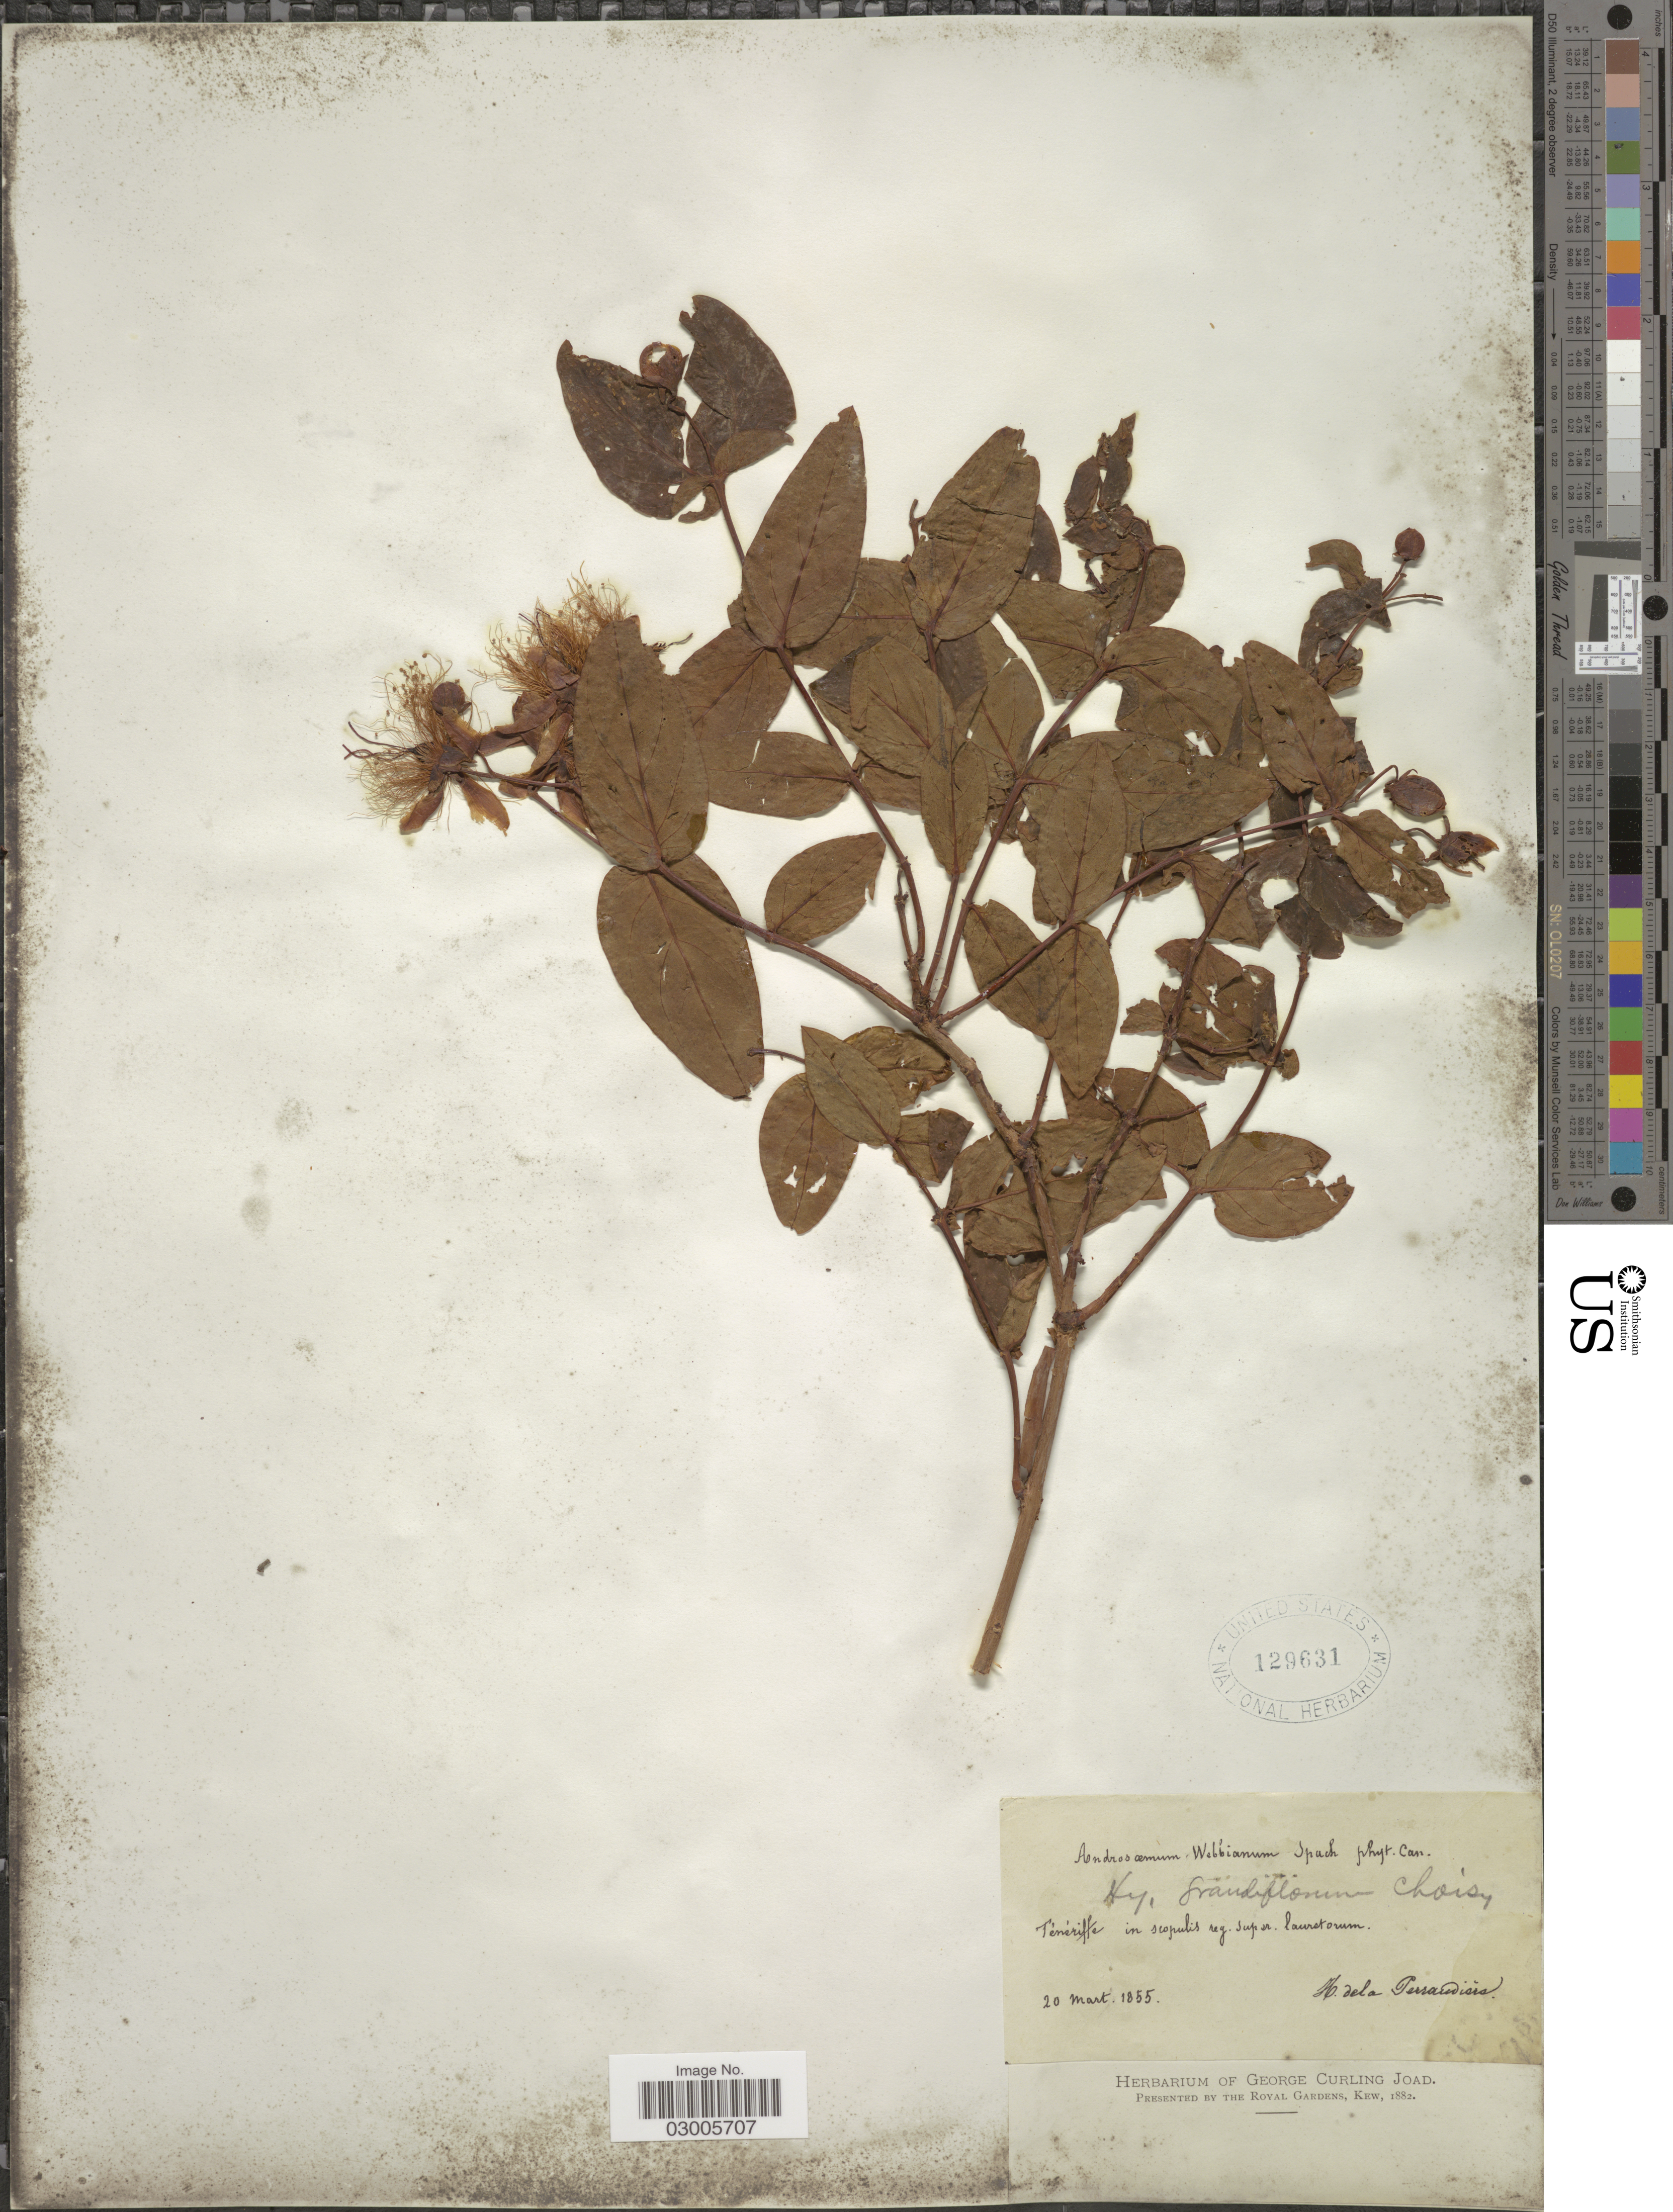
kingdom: Plantae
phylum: Tracheophyta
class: Magnoliopsida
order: Malpighiales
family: Hypericaceae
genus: Hypericum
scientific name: Hypericum grandifolium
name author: Choisy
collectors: Perraudierè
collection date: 1855-03-20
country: Spain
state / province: Canarias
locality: Ténériffe.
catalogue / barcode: US 129631